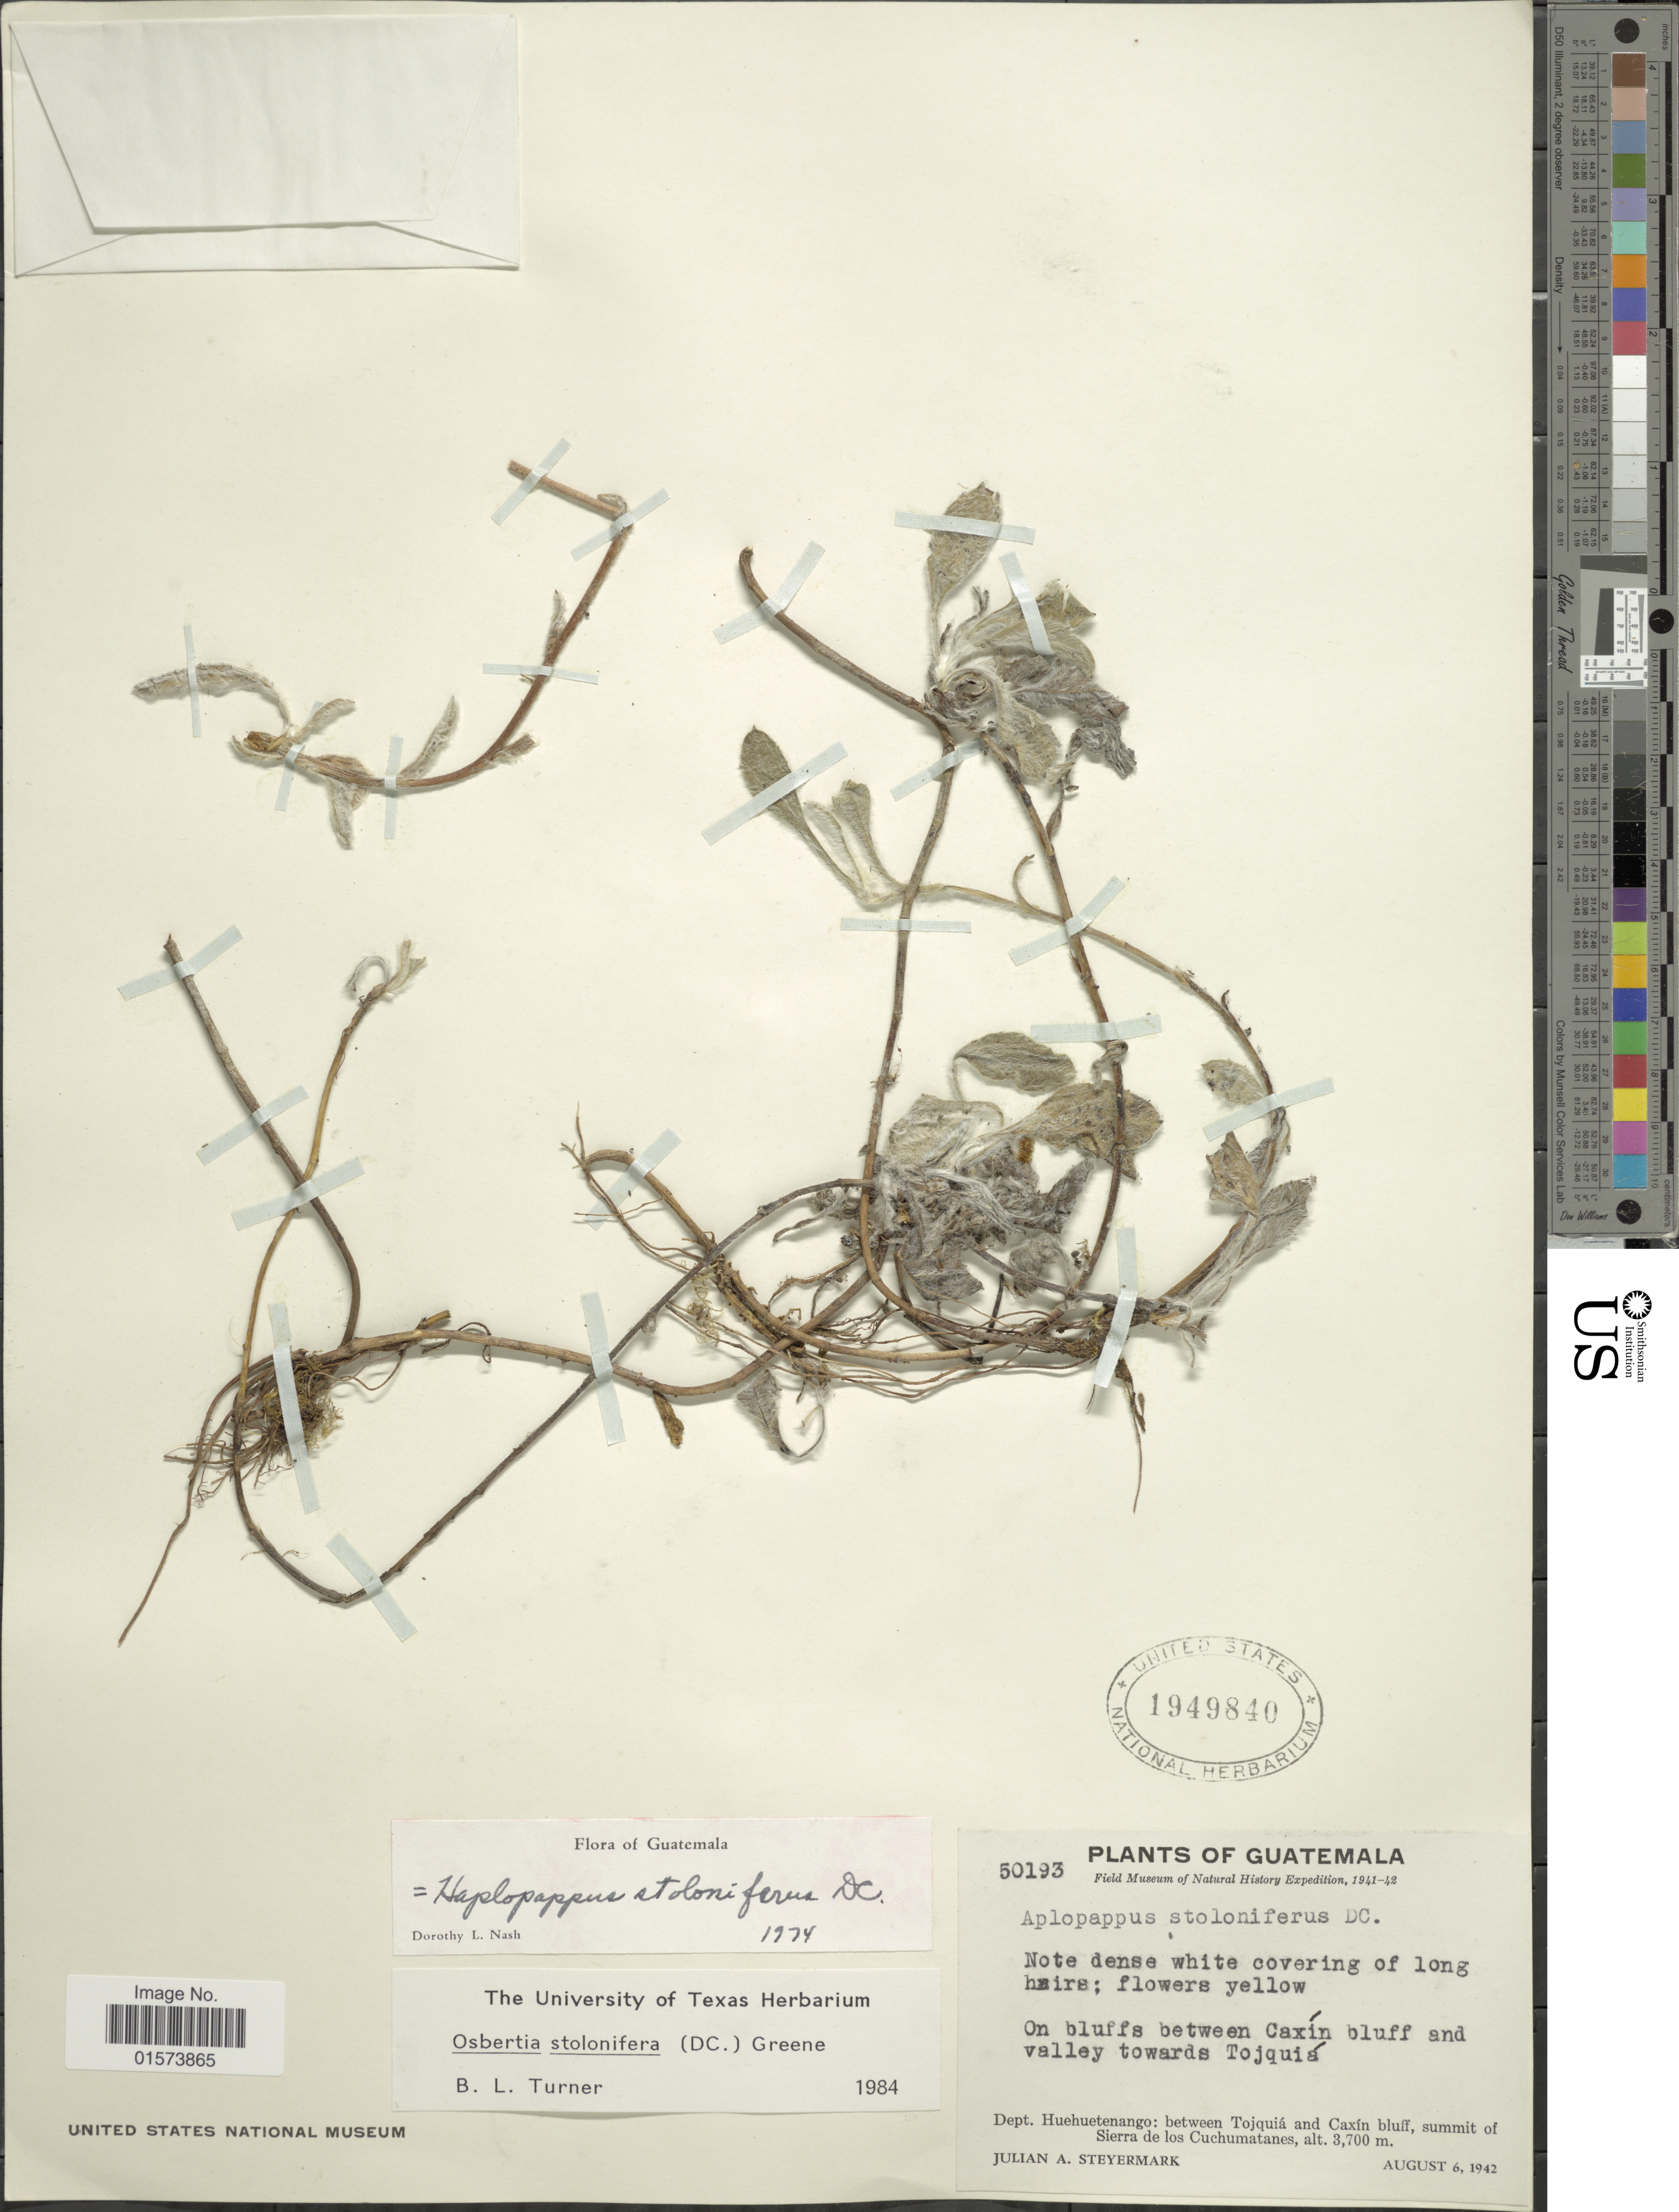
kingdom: Plantae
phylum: Tracheophyta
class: Magnoliopsida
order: Asterales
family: Asteraceae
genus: Osbertia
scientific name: Osbertia stolonifera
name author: (DC.) Greene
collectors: J. Steyermark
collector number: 50193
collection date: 1942-08-06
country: Guatemala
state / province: Huehuetenango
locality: On bluffs between Caxín bluff and valley toward Tojquiá, Dept. Huehuetenango: between Tojquiá and Caxín bluff, summit of Sierra de los Cuchumantanes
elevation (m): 3700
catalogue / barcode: US 1949840